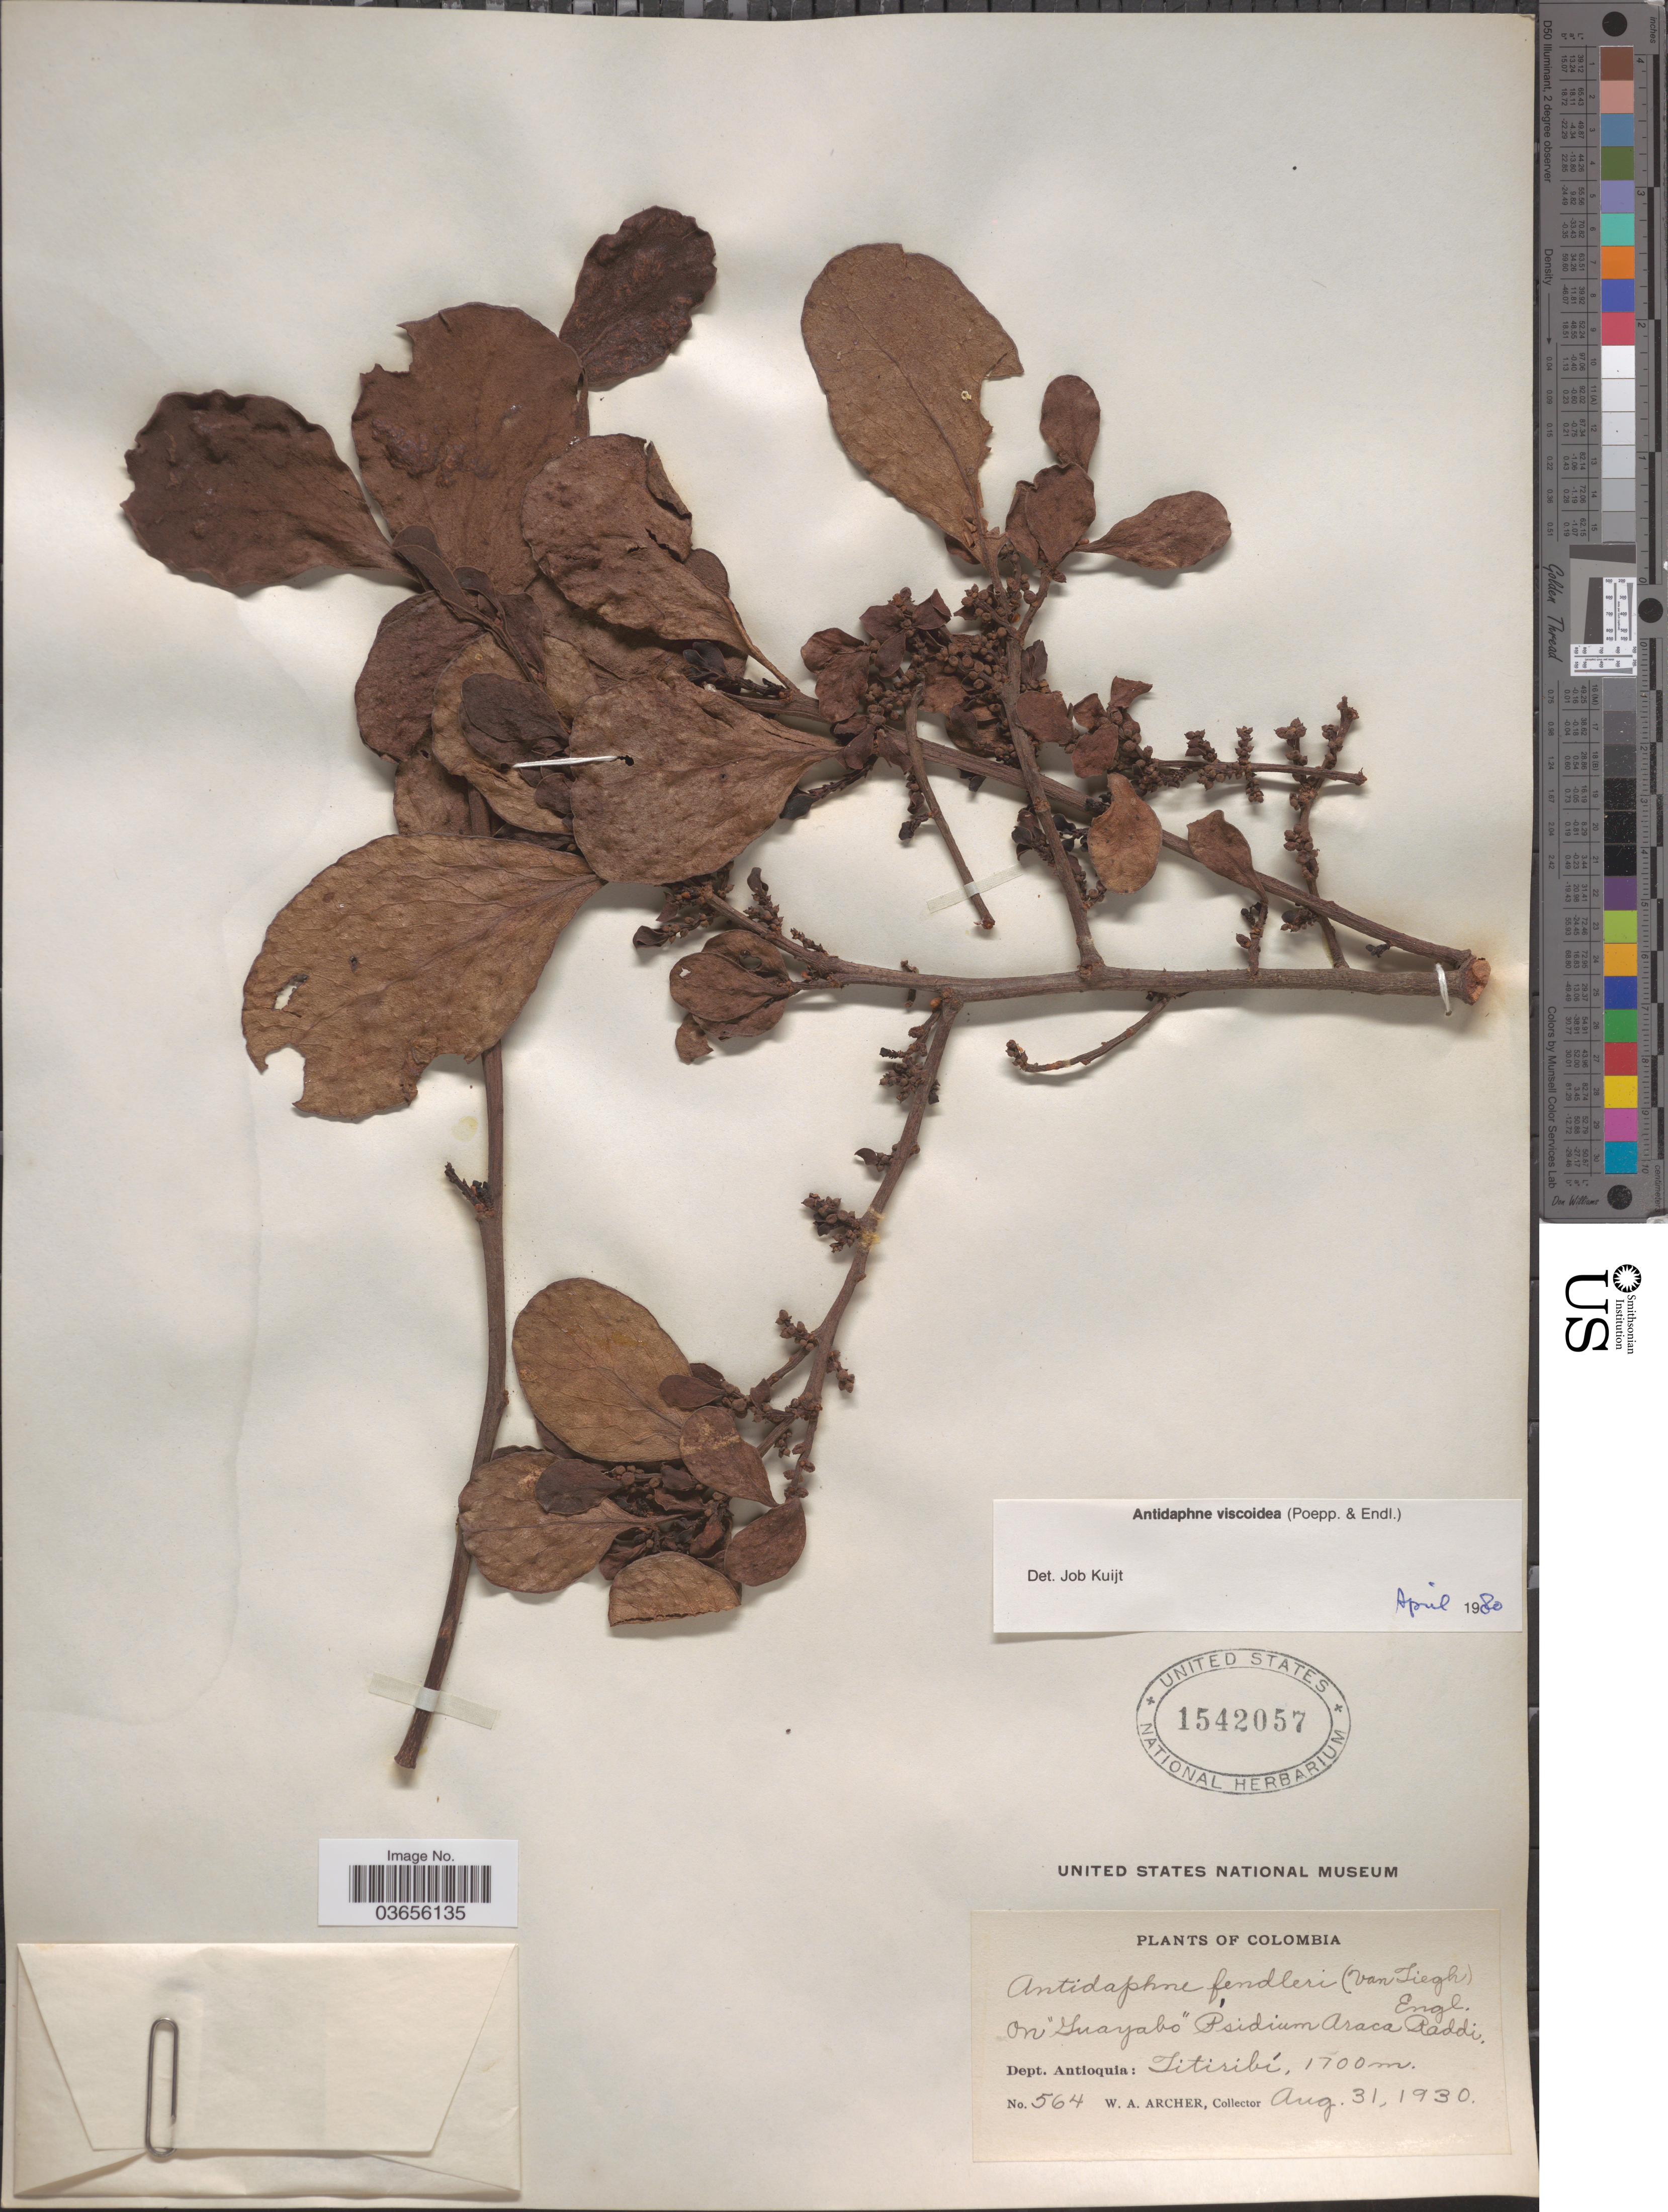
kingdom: Plantae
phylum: Tracheophyta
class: Magnoliopsida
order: Santalales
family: Santalaceae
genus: Antidaphne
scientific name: Antidaphne viscoidea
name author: Poepp. & Endl.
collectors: W. Archer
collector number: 564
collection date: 1930-08-31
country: Colombia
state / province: Antioquia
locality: Dept. Antioquia: Titiribí.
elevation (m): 1700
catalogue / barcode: US 1542057